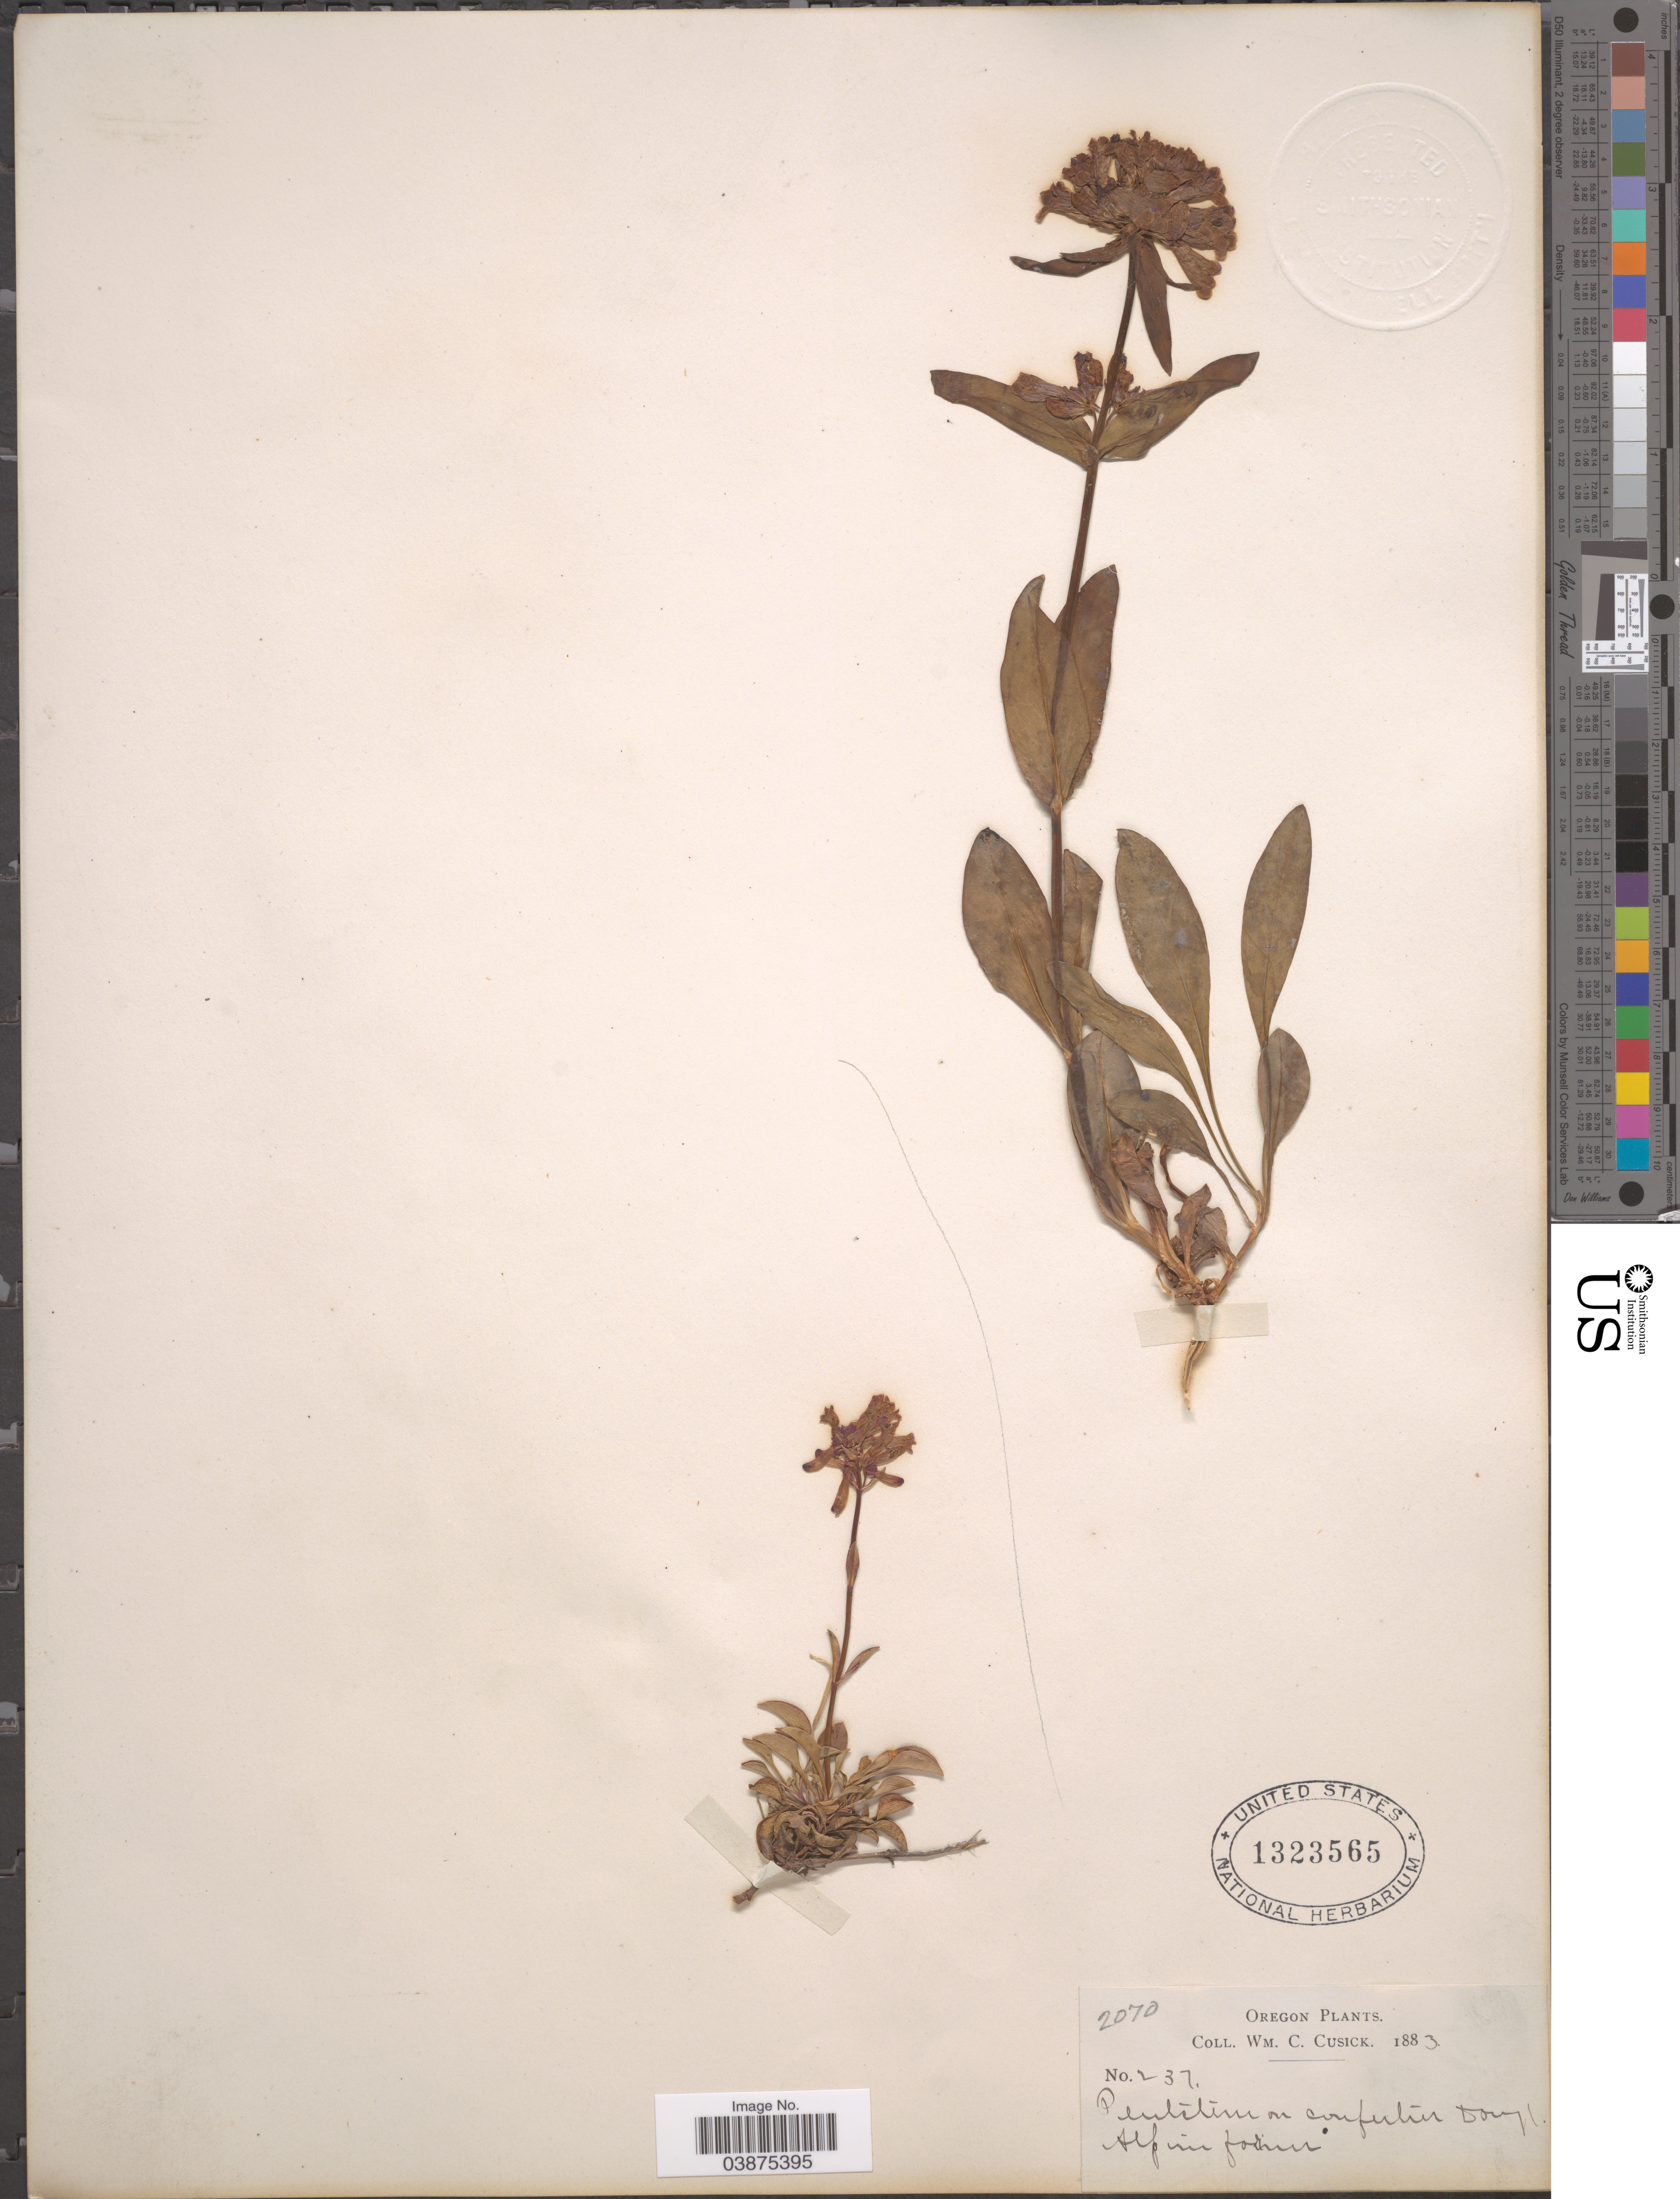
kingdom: Plantae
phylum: Tracheophyta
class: Magnoliopsida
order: Lamiales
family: Plantaginaceae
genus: Penstemon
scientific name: Penstemon globosus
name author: (Piper) Pennell & D.D. Keck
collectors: W. C. Cusick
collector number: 237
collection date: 1883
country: United States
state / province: Oregon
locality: Alp in form [interpreted].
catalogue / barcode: US 1323565